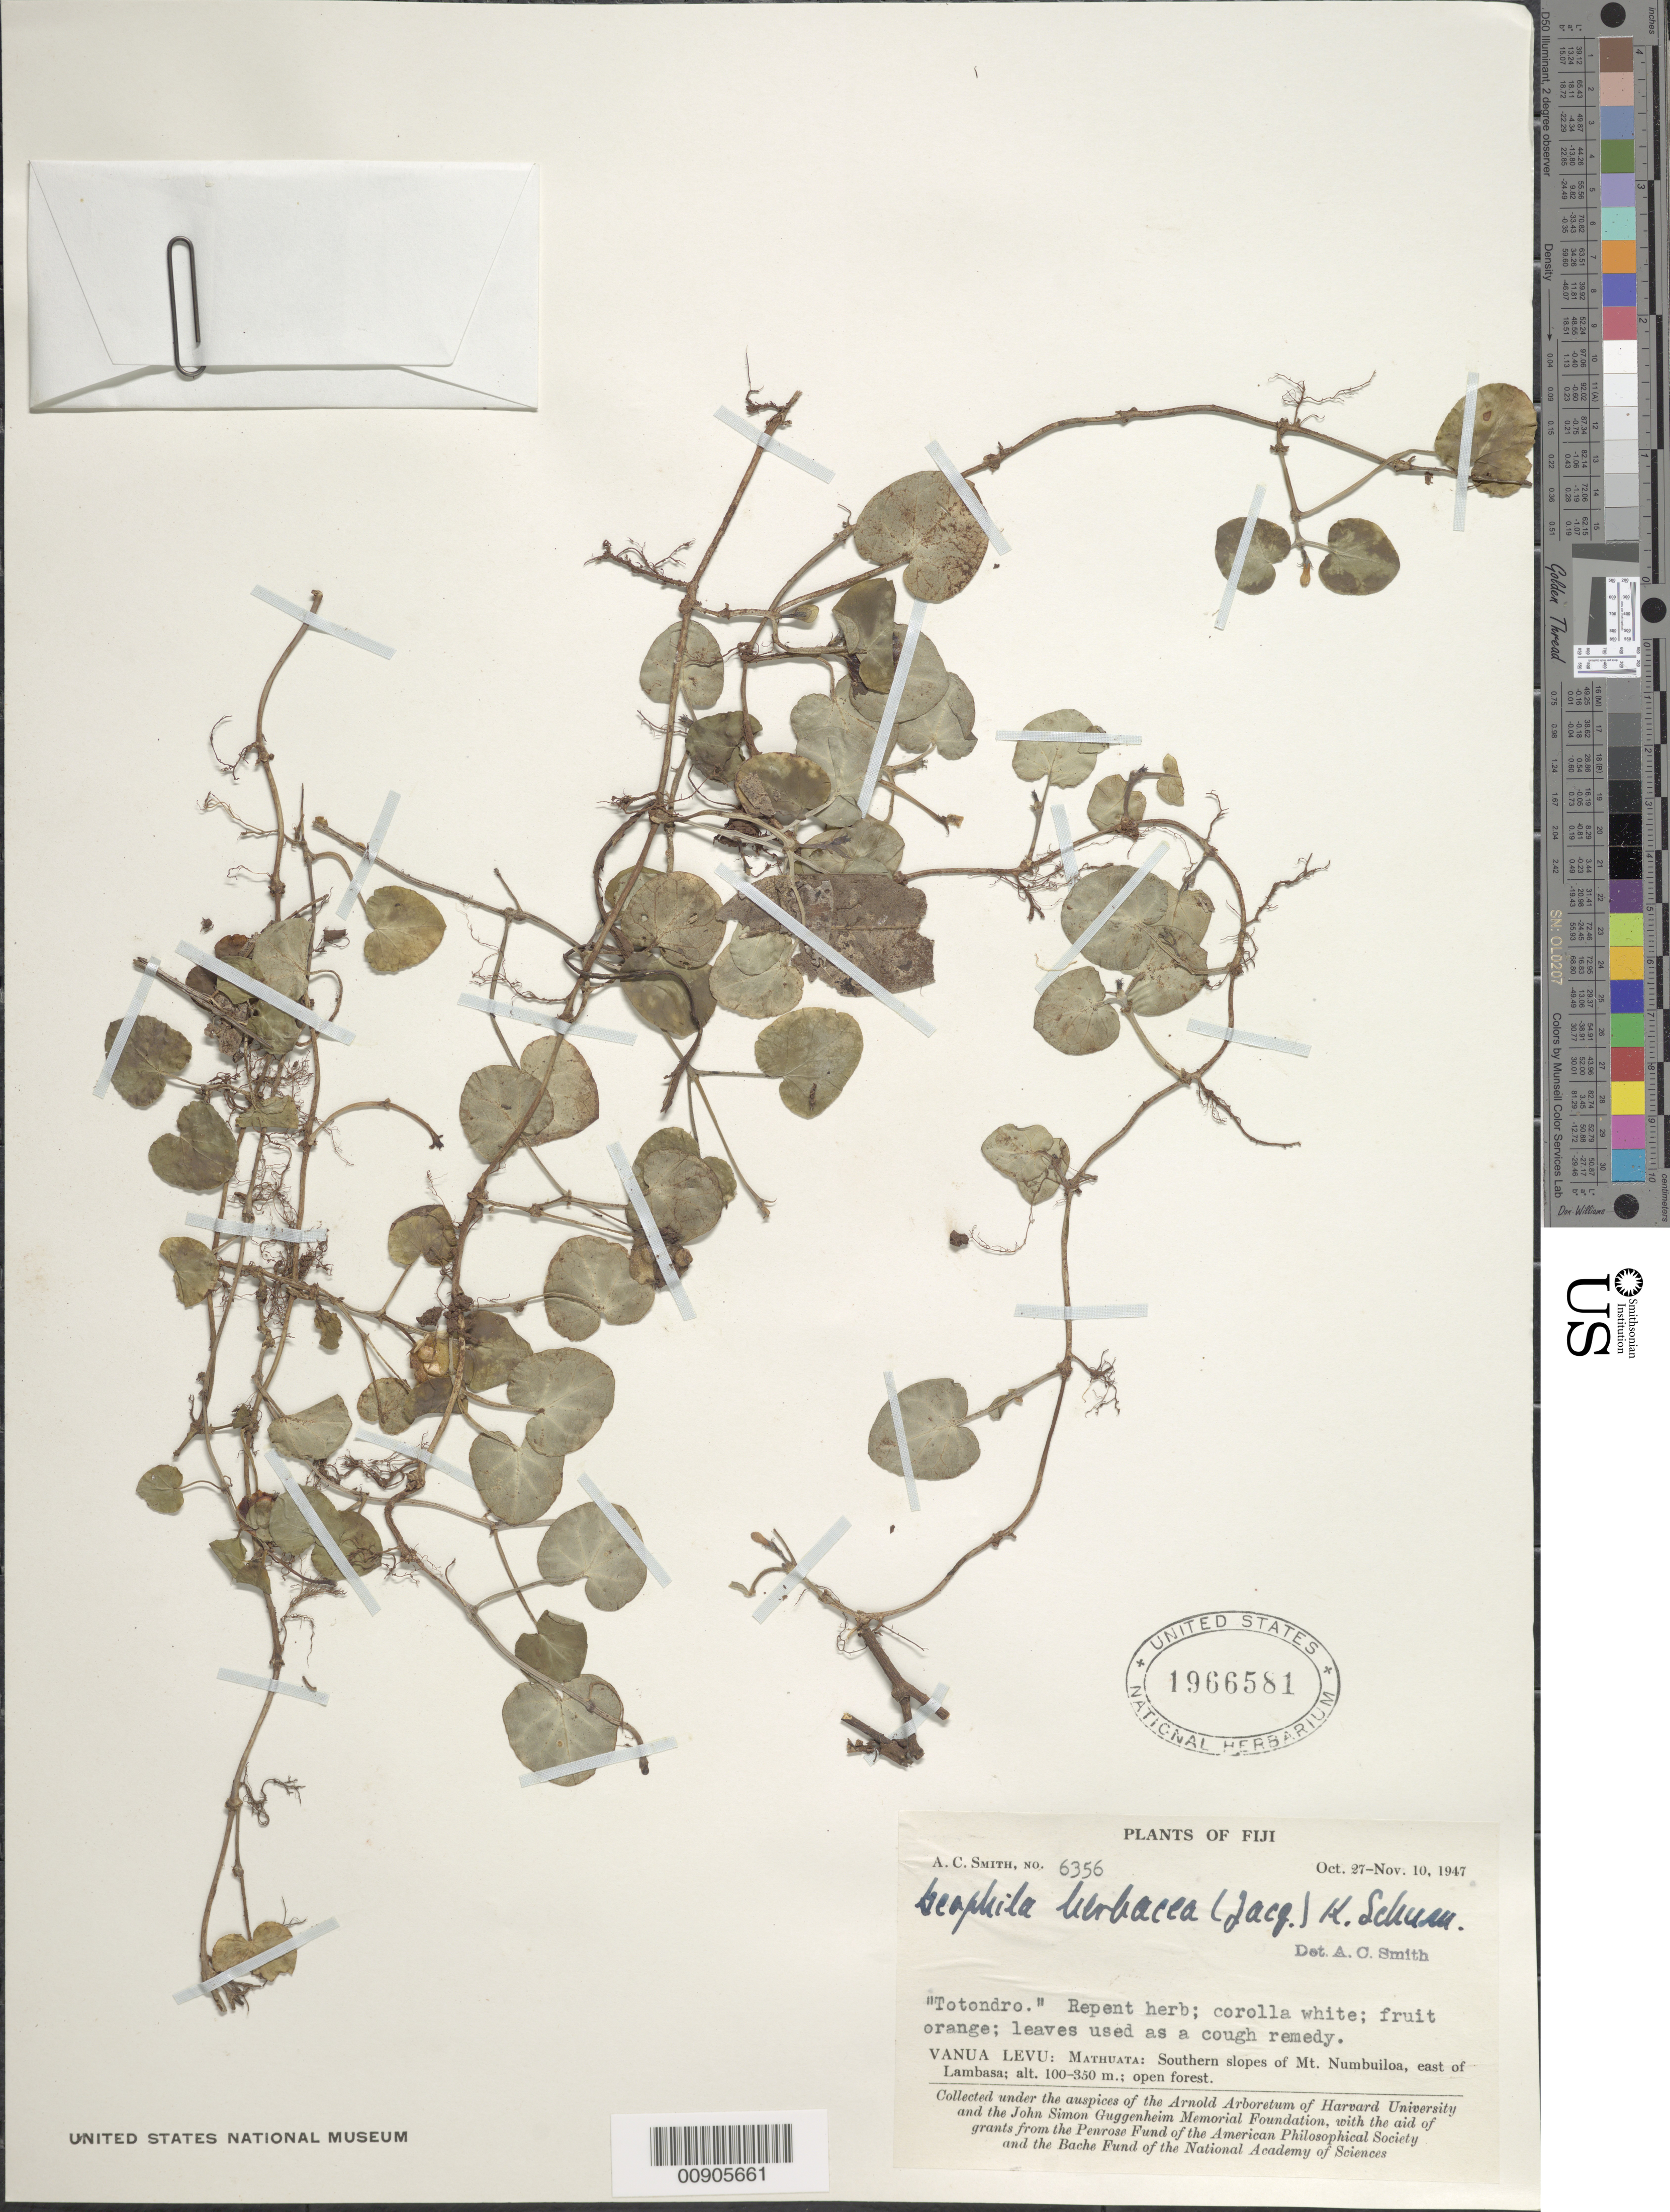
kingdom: Plantae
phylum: Tracheophyta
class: Magnoliopsida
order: Gentianales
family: Rubiaceae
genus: Geophila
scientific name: Geophila herbacea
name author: (Jacq.) K. Schum.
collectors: C. A. Smith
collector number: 6356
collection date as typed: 27 Oct 1947 to 10 Nov 1947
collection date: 1947-10-27/1947-11-10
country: Fiji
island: Macuata-i-wai [Mathuata-i-wai]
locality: Mathuata; Southern slopes of Mt. Numbuiloa, E of Lambasa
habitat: Open forest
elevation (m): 100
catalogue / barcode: US 1966581